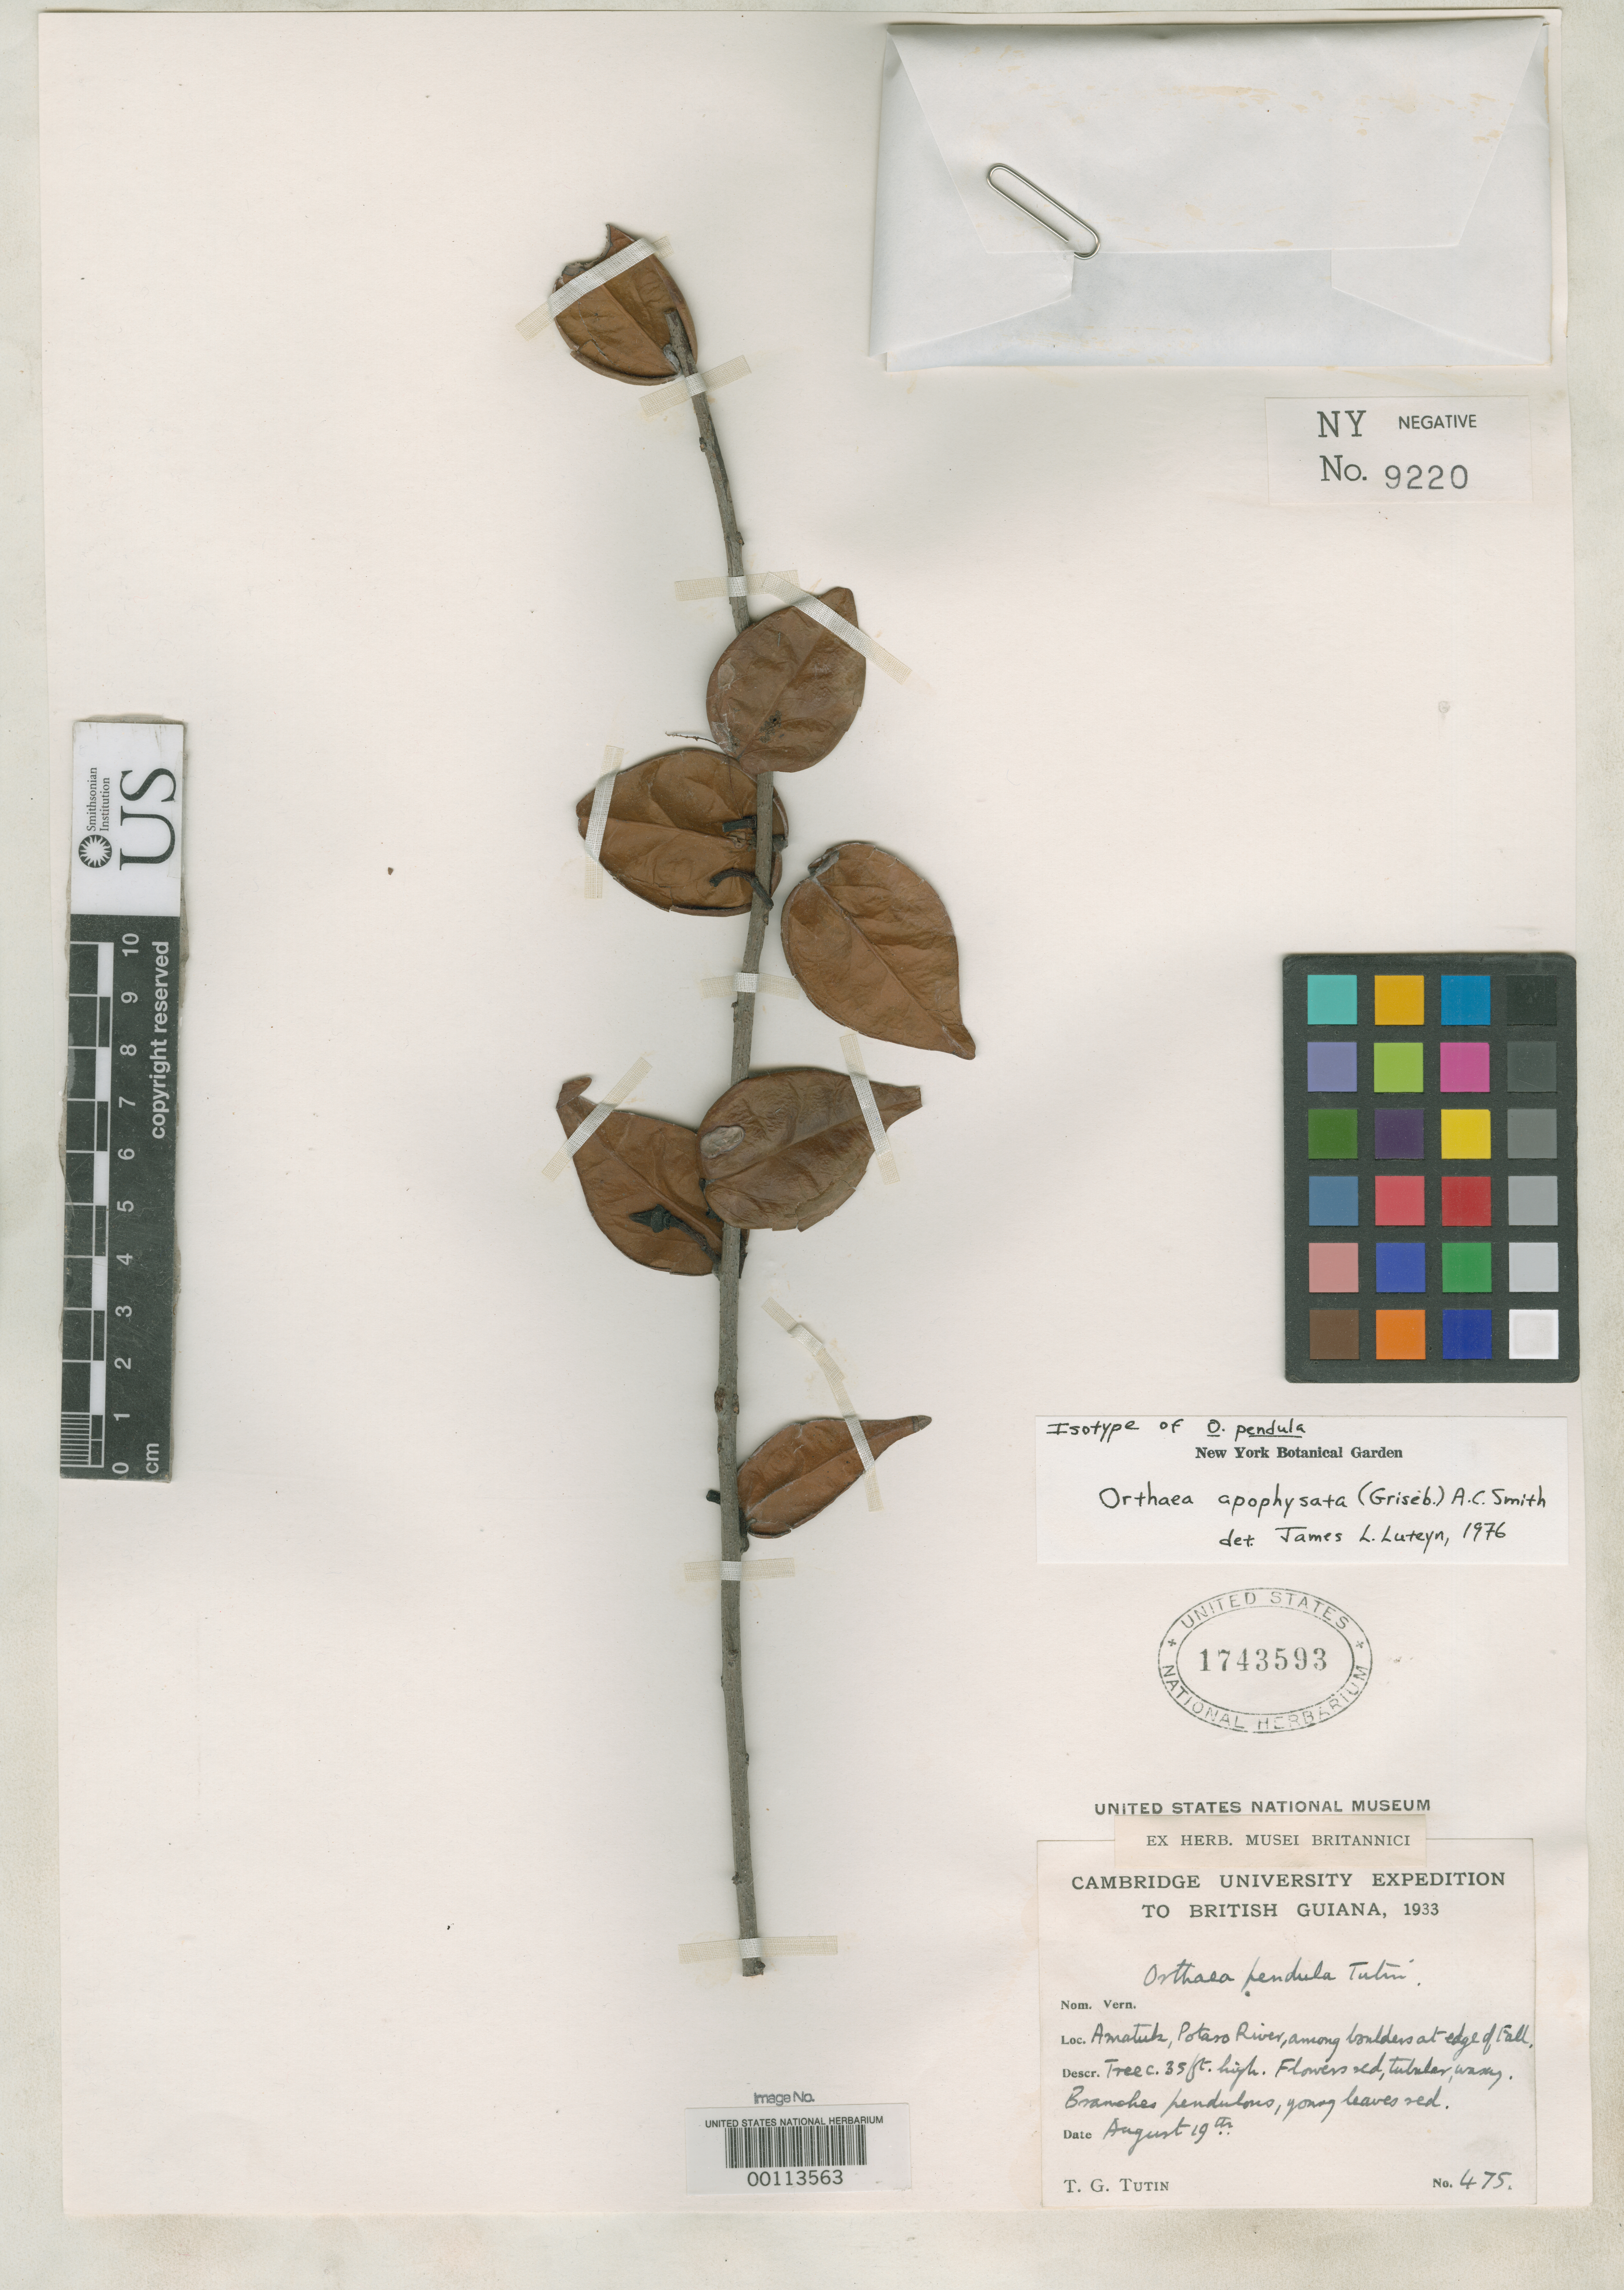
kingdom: Plantae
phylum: Tracheophyta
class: Magnoliopsida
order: Ericales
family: Ericaceae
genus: Orthaea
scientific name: Orthaea pendula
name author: Tutin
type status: Isotype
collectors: T. G. Tutin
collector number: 475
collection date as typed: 19 Aug 1933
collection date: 1933-08-19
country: Guyana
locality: Amatuk, Potaro River.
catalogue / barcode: US 1743593